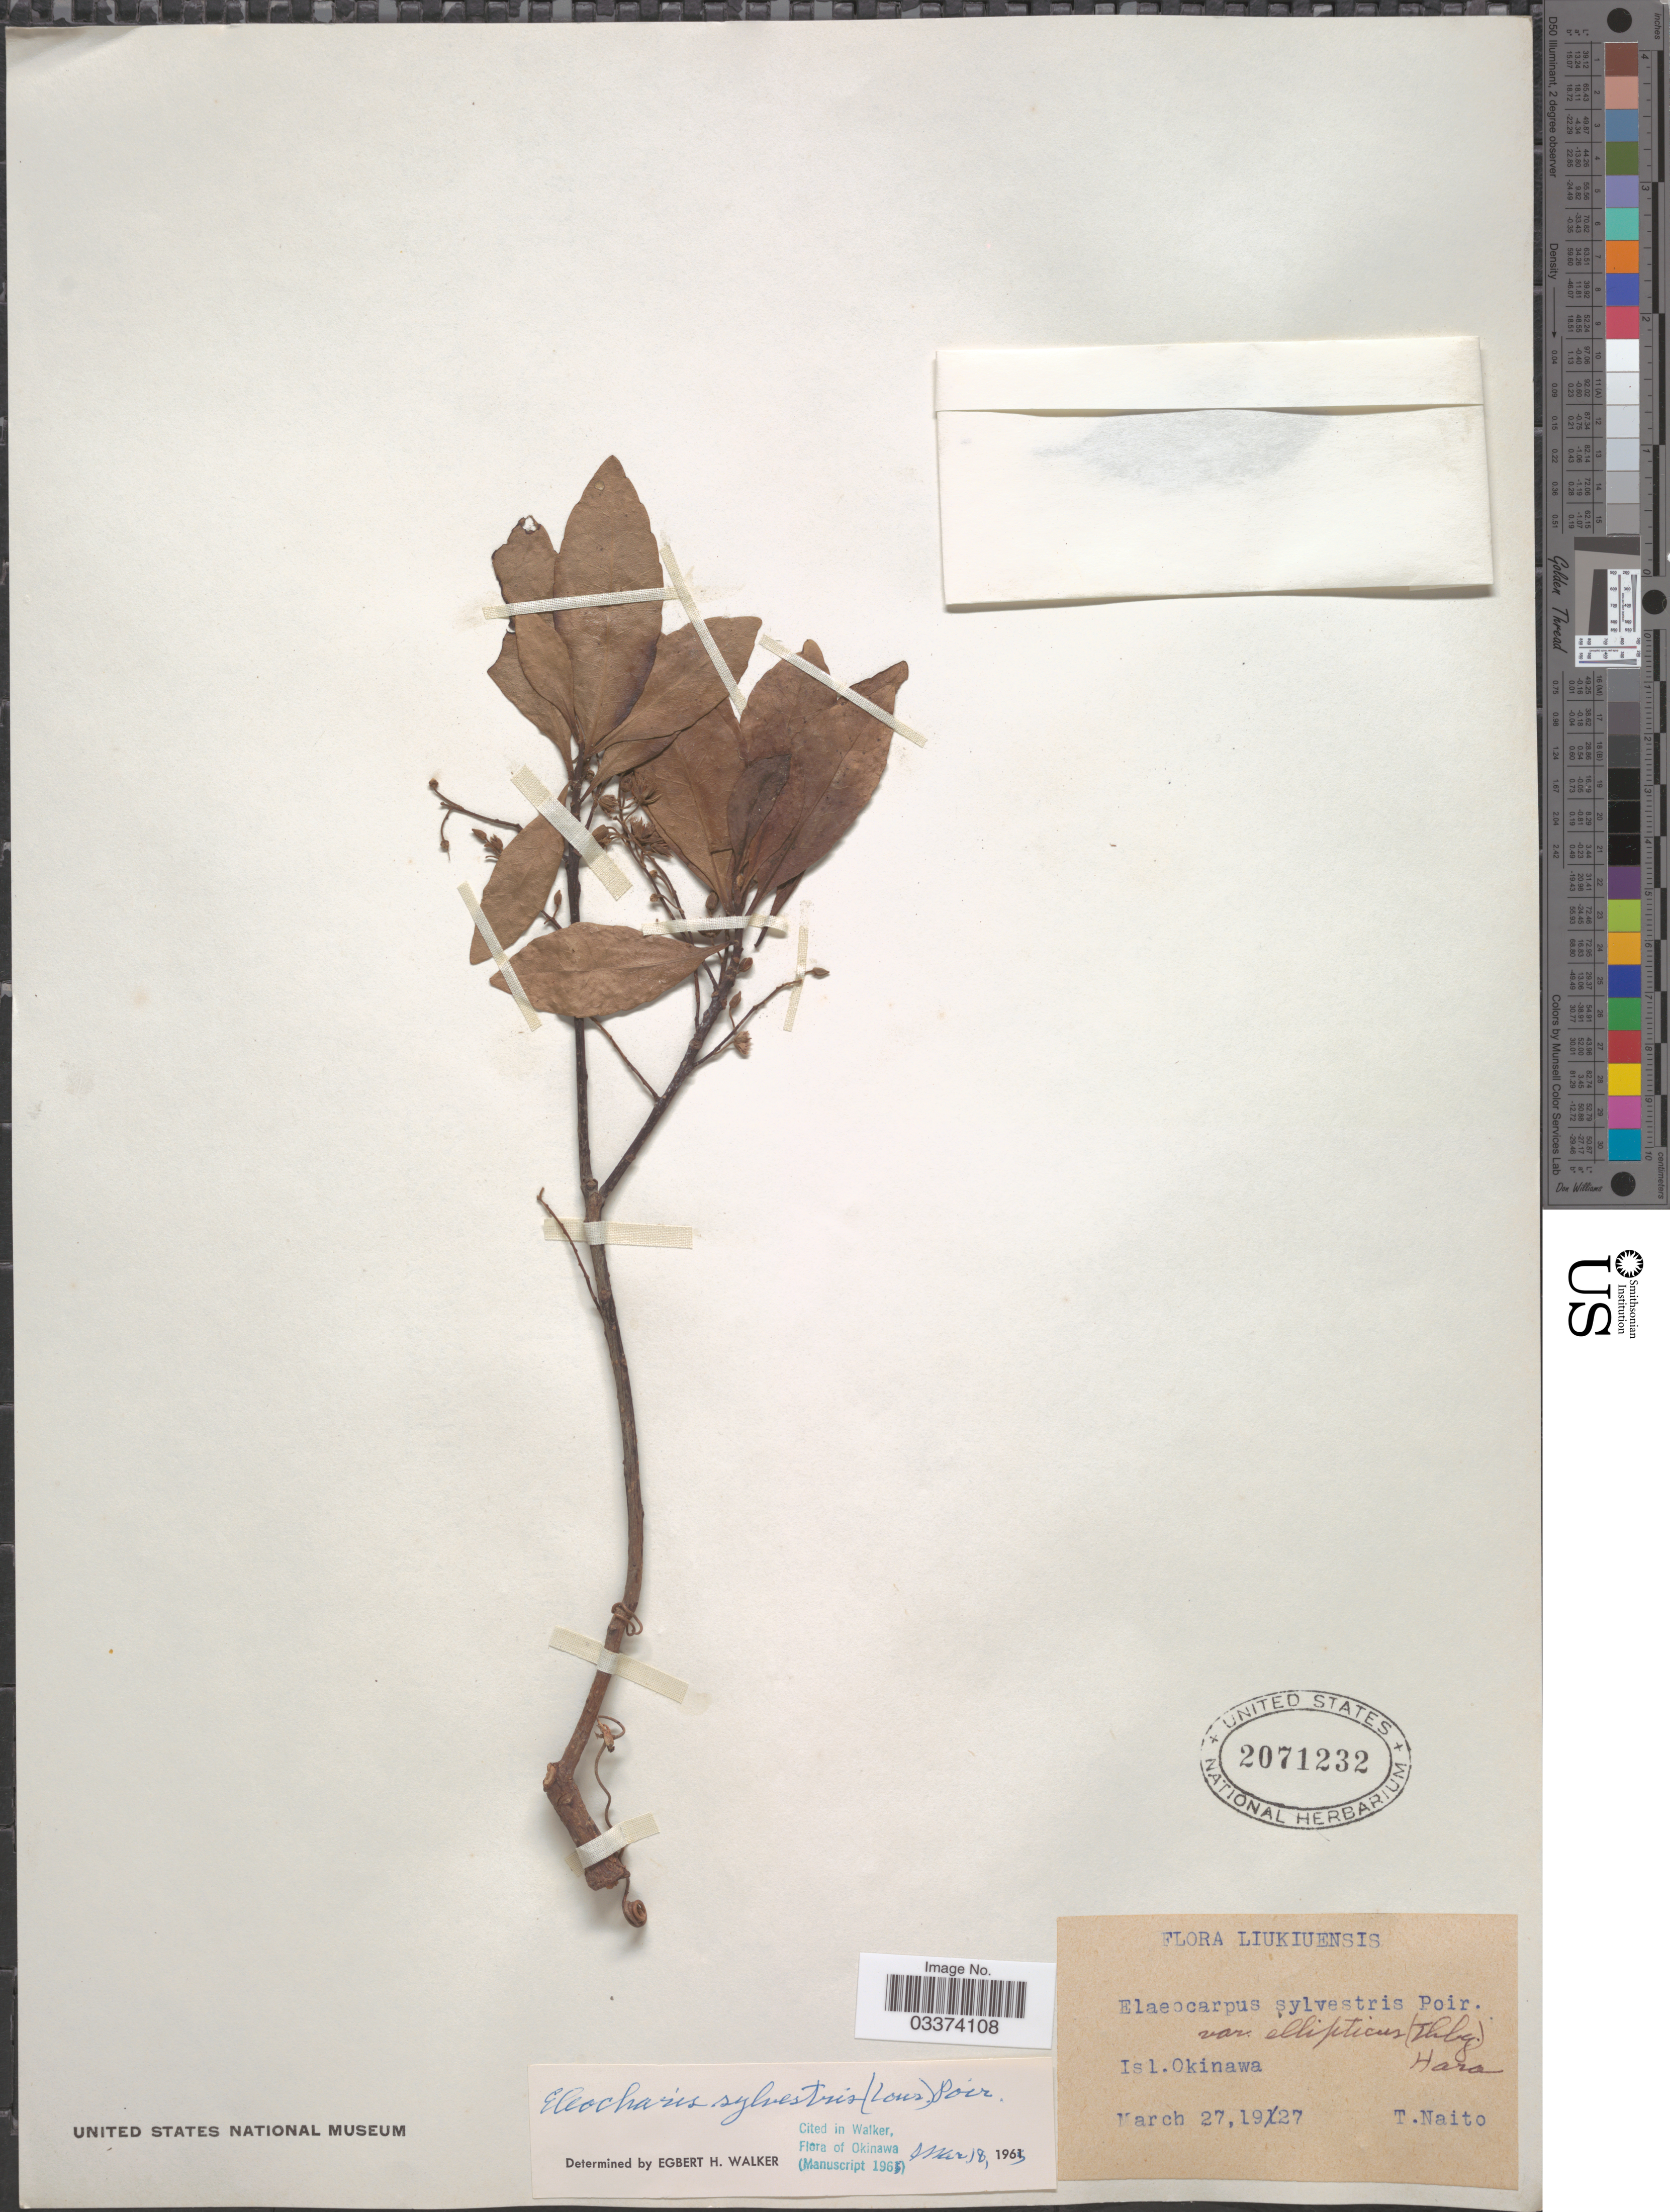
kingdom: Plantae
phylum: Tracheophyta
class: Magnoliopsida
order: Oxalidales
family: Elaeocarpaceae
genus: Elaeocarpus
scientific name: Elaeocarpus sylvestris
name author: (Lour.) Poir.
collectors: T. Naito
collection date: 1927-03-27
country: Japan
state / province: Okinawa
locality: Liukiuensis. Isl. Okinawa.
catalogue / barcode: US 2071232